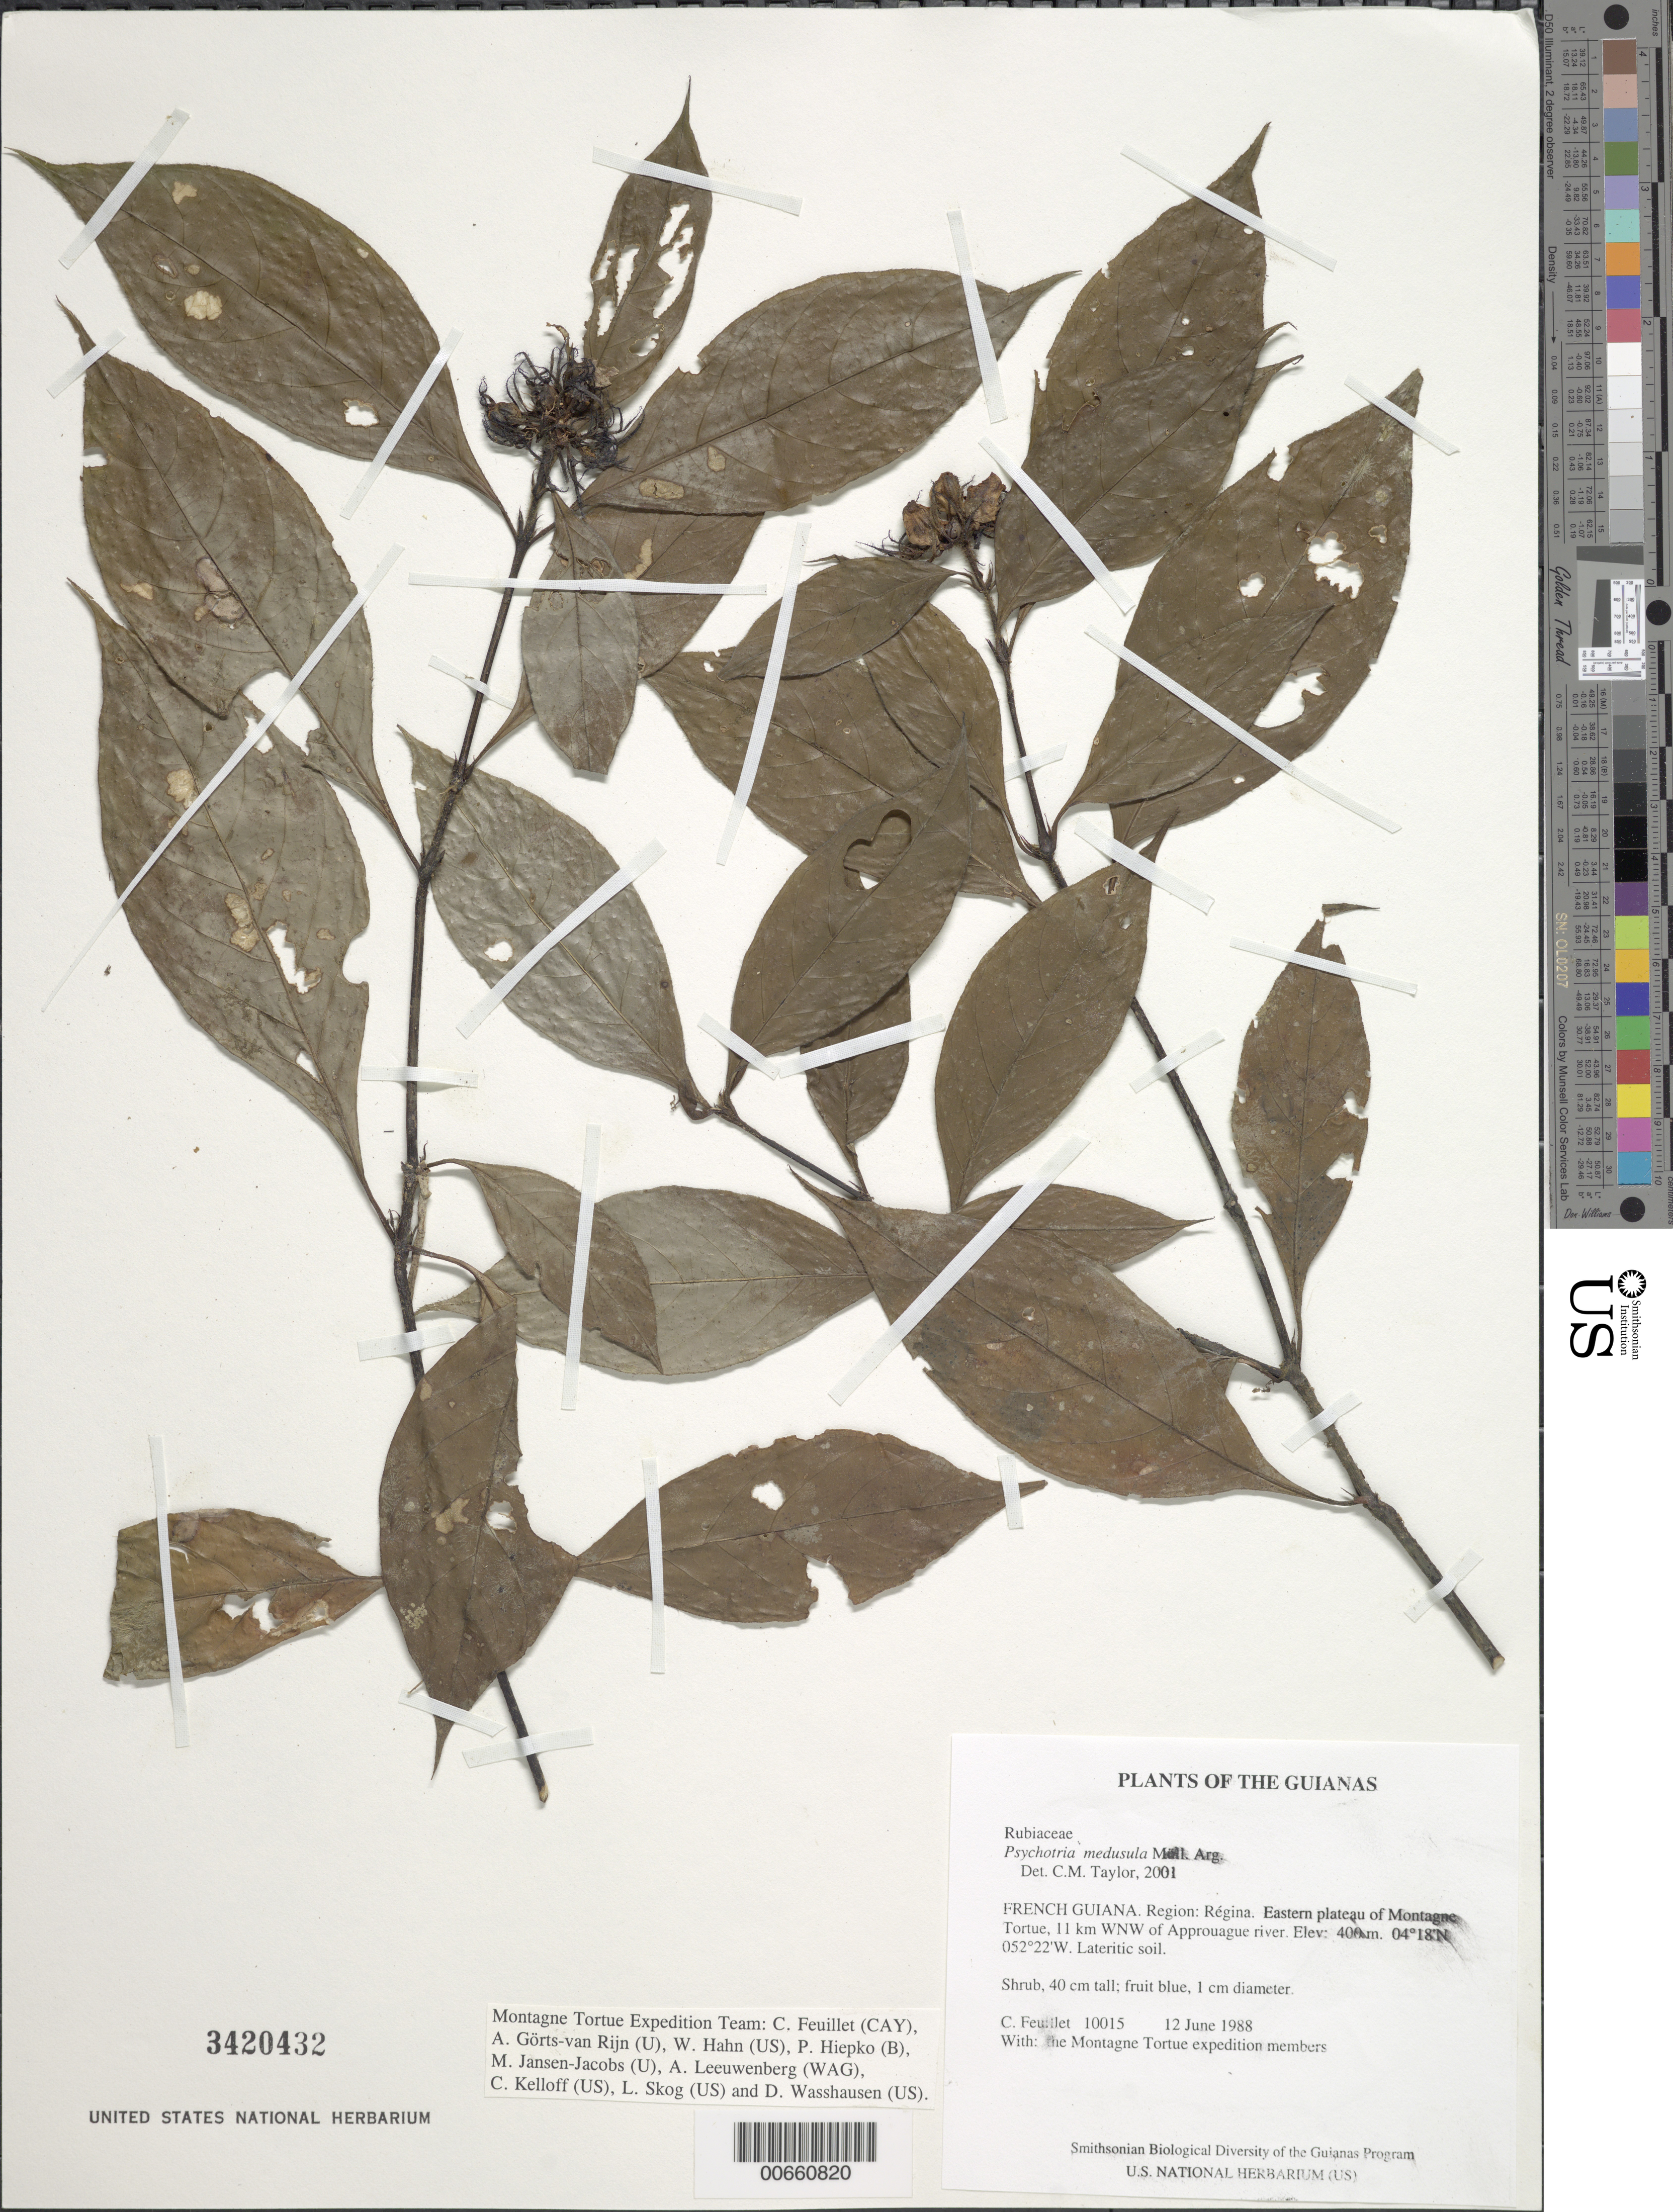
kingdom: Plantae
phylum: Tracheophyta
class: Magnoliopsida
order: Gentianales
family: Rubiaceae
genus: Palicourea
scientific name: Palicourea glabra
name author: (Aubl.) Delprete & J.H. Kirkbr.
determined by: Kirkbride, J. H., Jr.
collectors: C. Feuillet & Montagne Torte Exped. members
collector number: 10015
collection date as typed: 12 June 1988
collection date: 1988-06-12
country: French Guiana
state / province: Cayenne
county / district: Regina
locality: Eastern plateau of Montagne Tortue, 11 km WNW of Approuague river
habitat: Lateritic soil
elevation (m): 400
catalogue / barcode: US 3420432